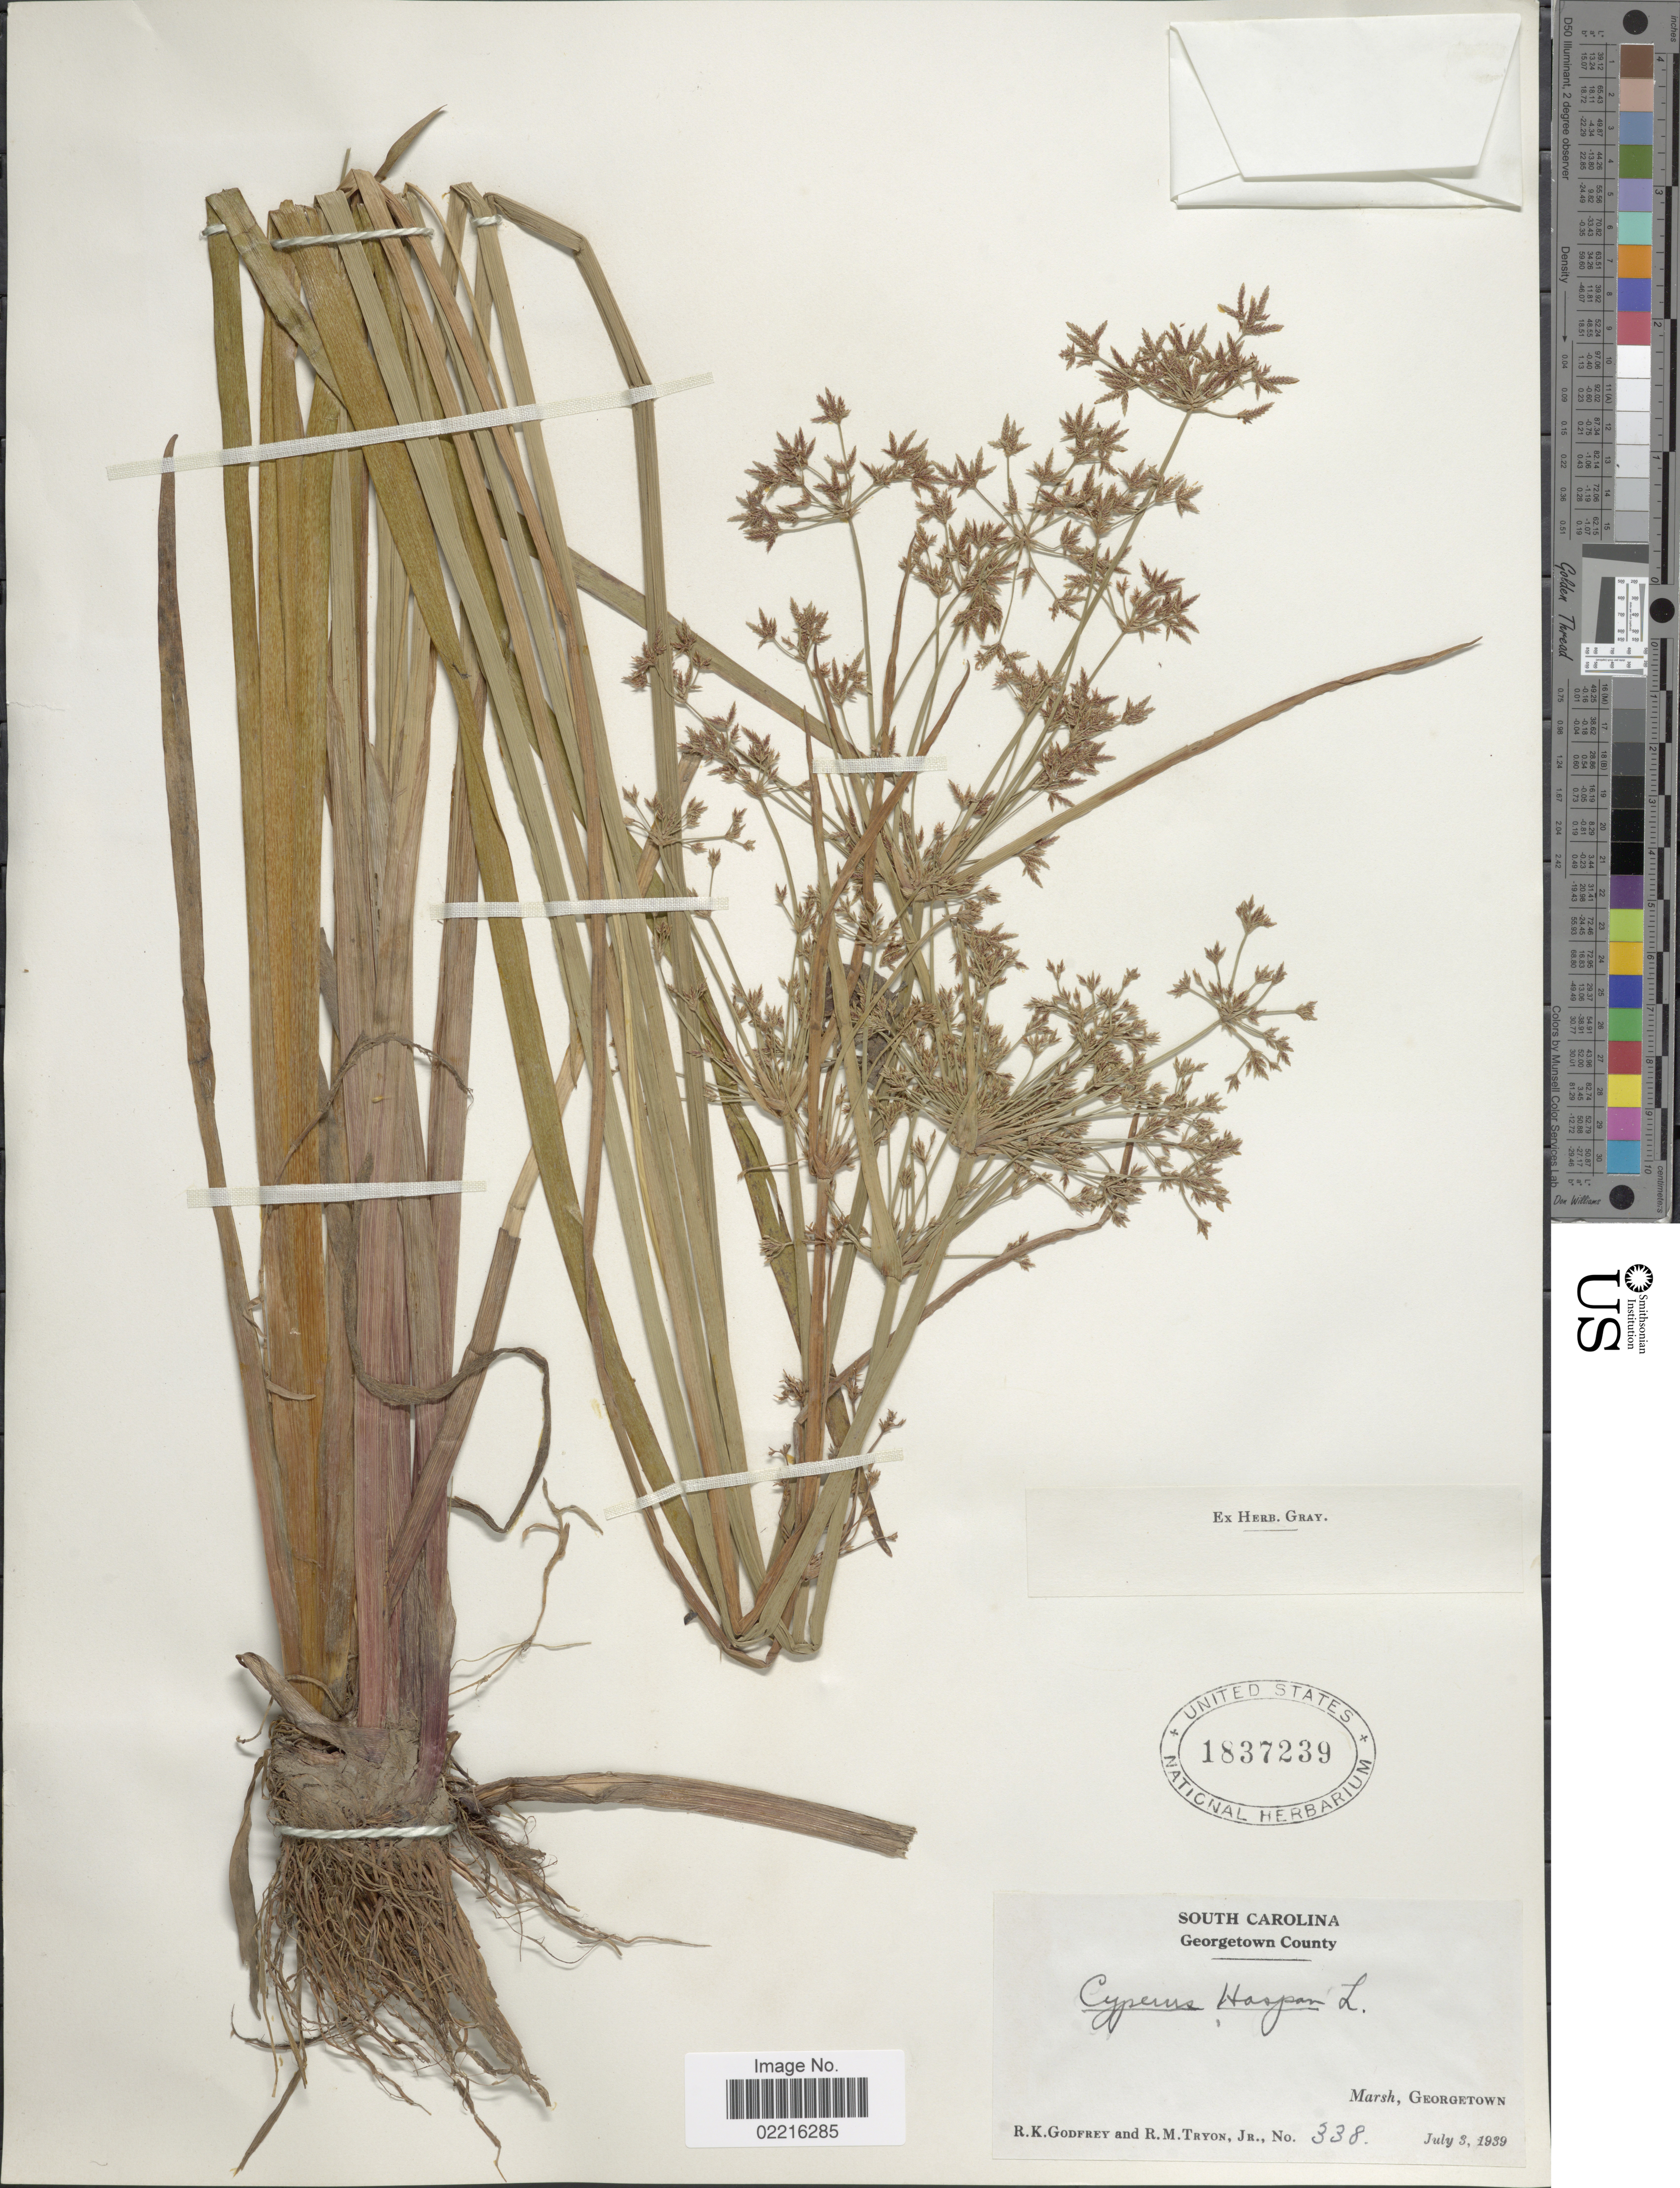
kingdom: Plantae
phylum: Tracheophyta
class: Liliopsida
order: Poales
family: Cyperaceae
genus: Cyperus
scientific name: Cyperus haspan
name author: L.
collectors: R. K. Godfrey & R. M. Tryon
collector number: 338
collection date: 1939-07-03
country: United States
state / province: South Carolina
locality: Georgetown County, Georgetown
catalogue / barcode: US 1837239